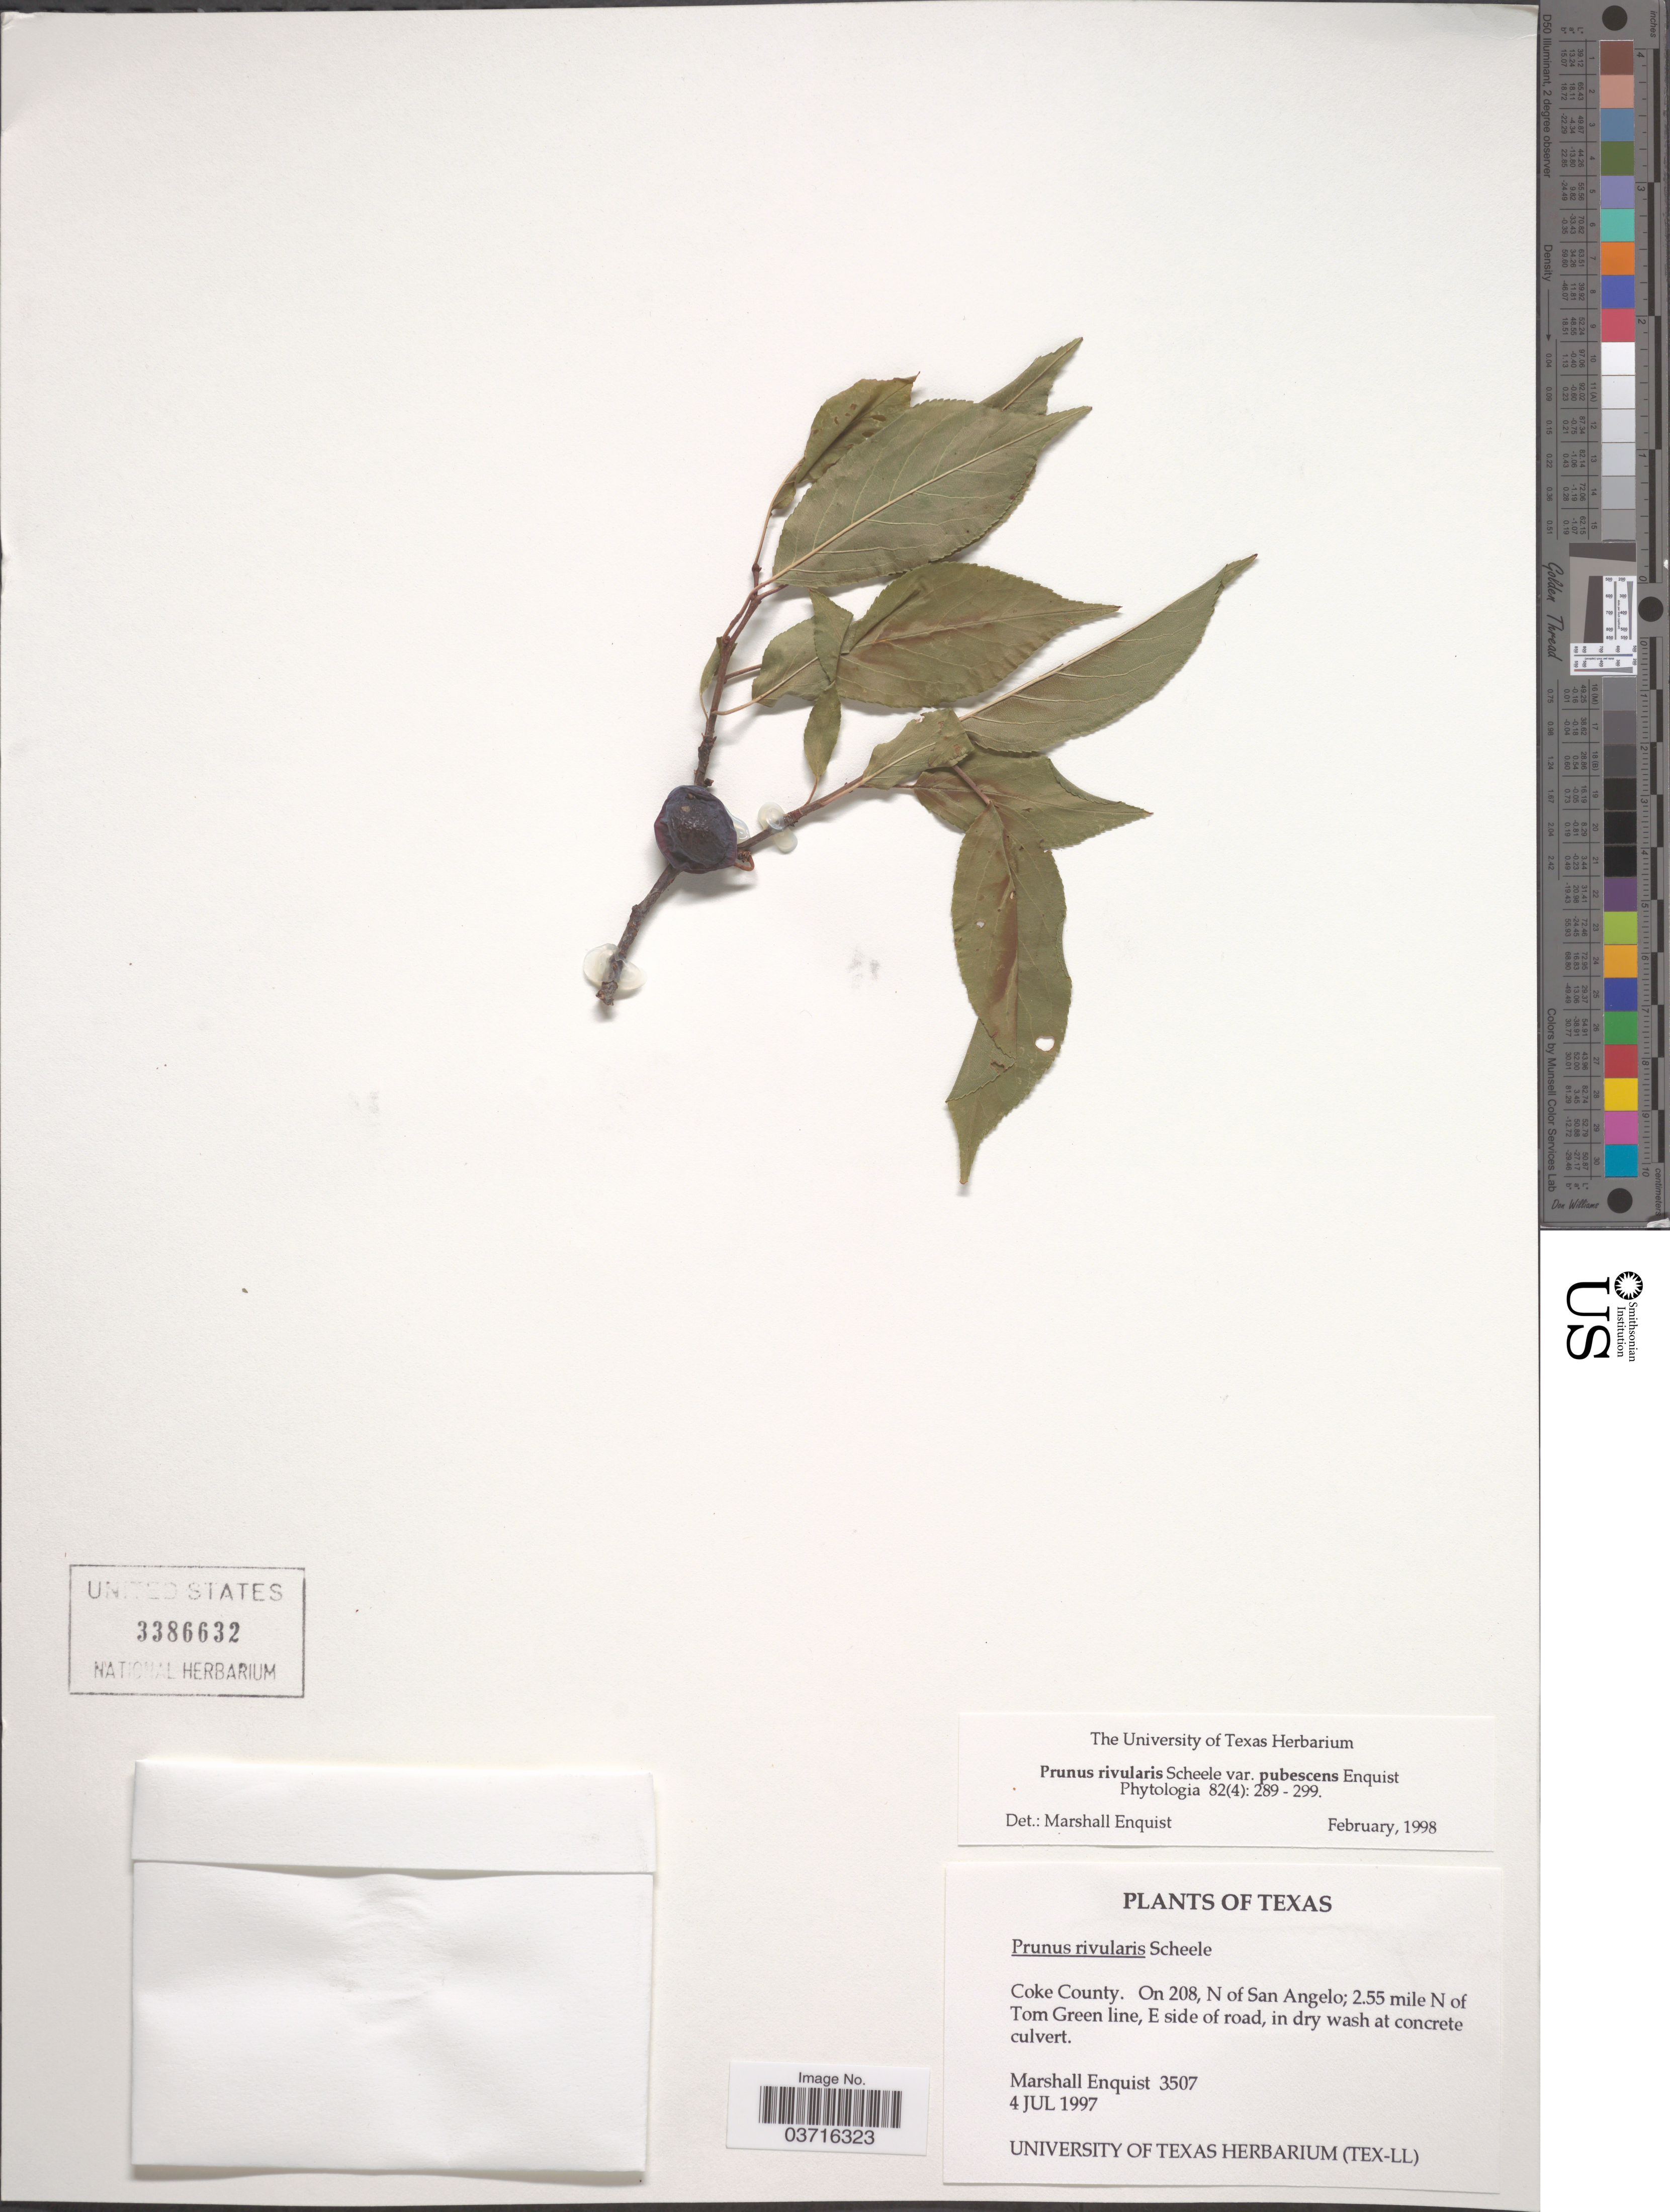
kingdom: Plantae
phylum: Tracheophyta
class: Magnoliopsida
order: Rosales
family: Rosaceae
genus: Prunus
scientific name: Prunus rivularis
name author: Scheele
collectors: M. Enquist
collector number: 3507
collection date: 1997-07-04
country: United States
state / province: Texas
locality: Coke County. On 208, N of San Angelo; 2.55 mile N of Tom Green line, E side of road.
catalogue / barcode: US 3386632